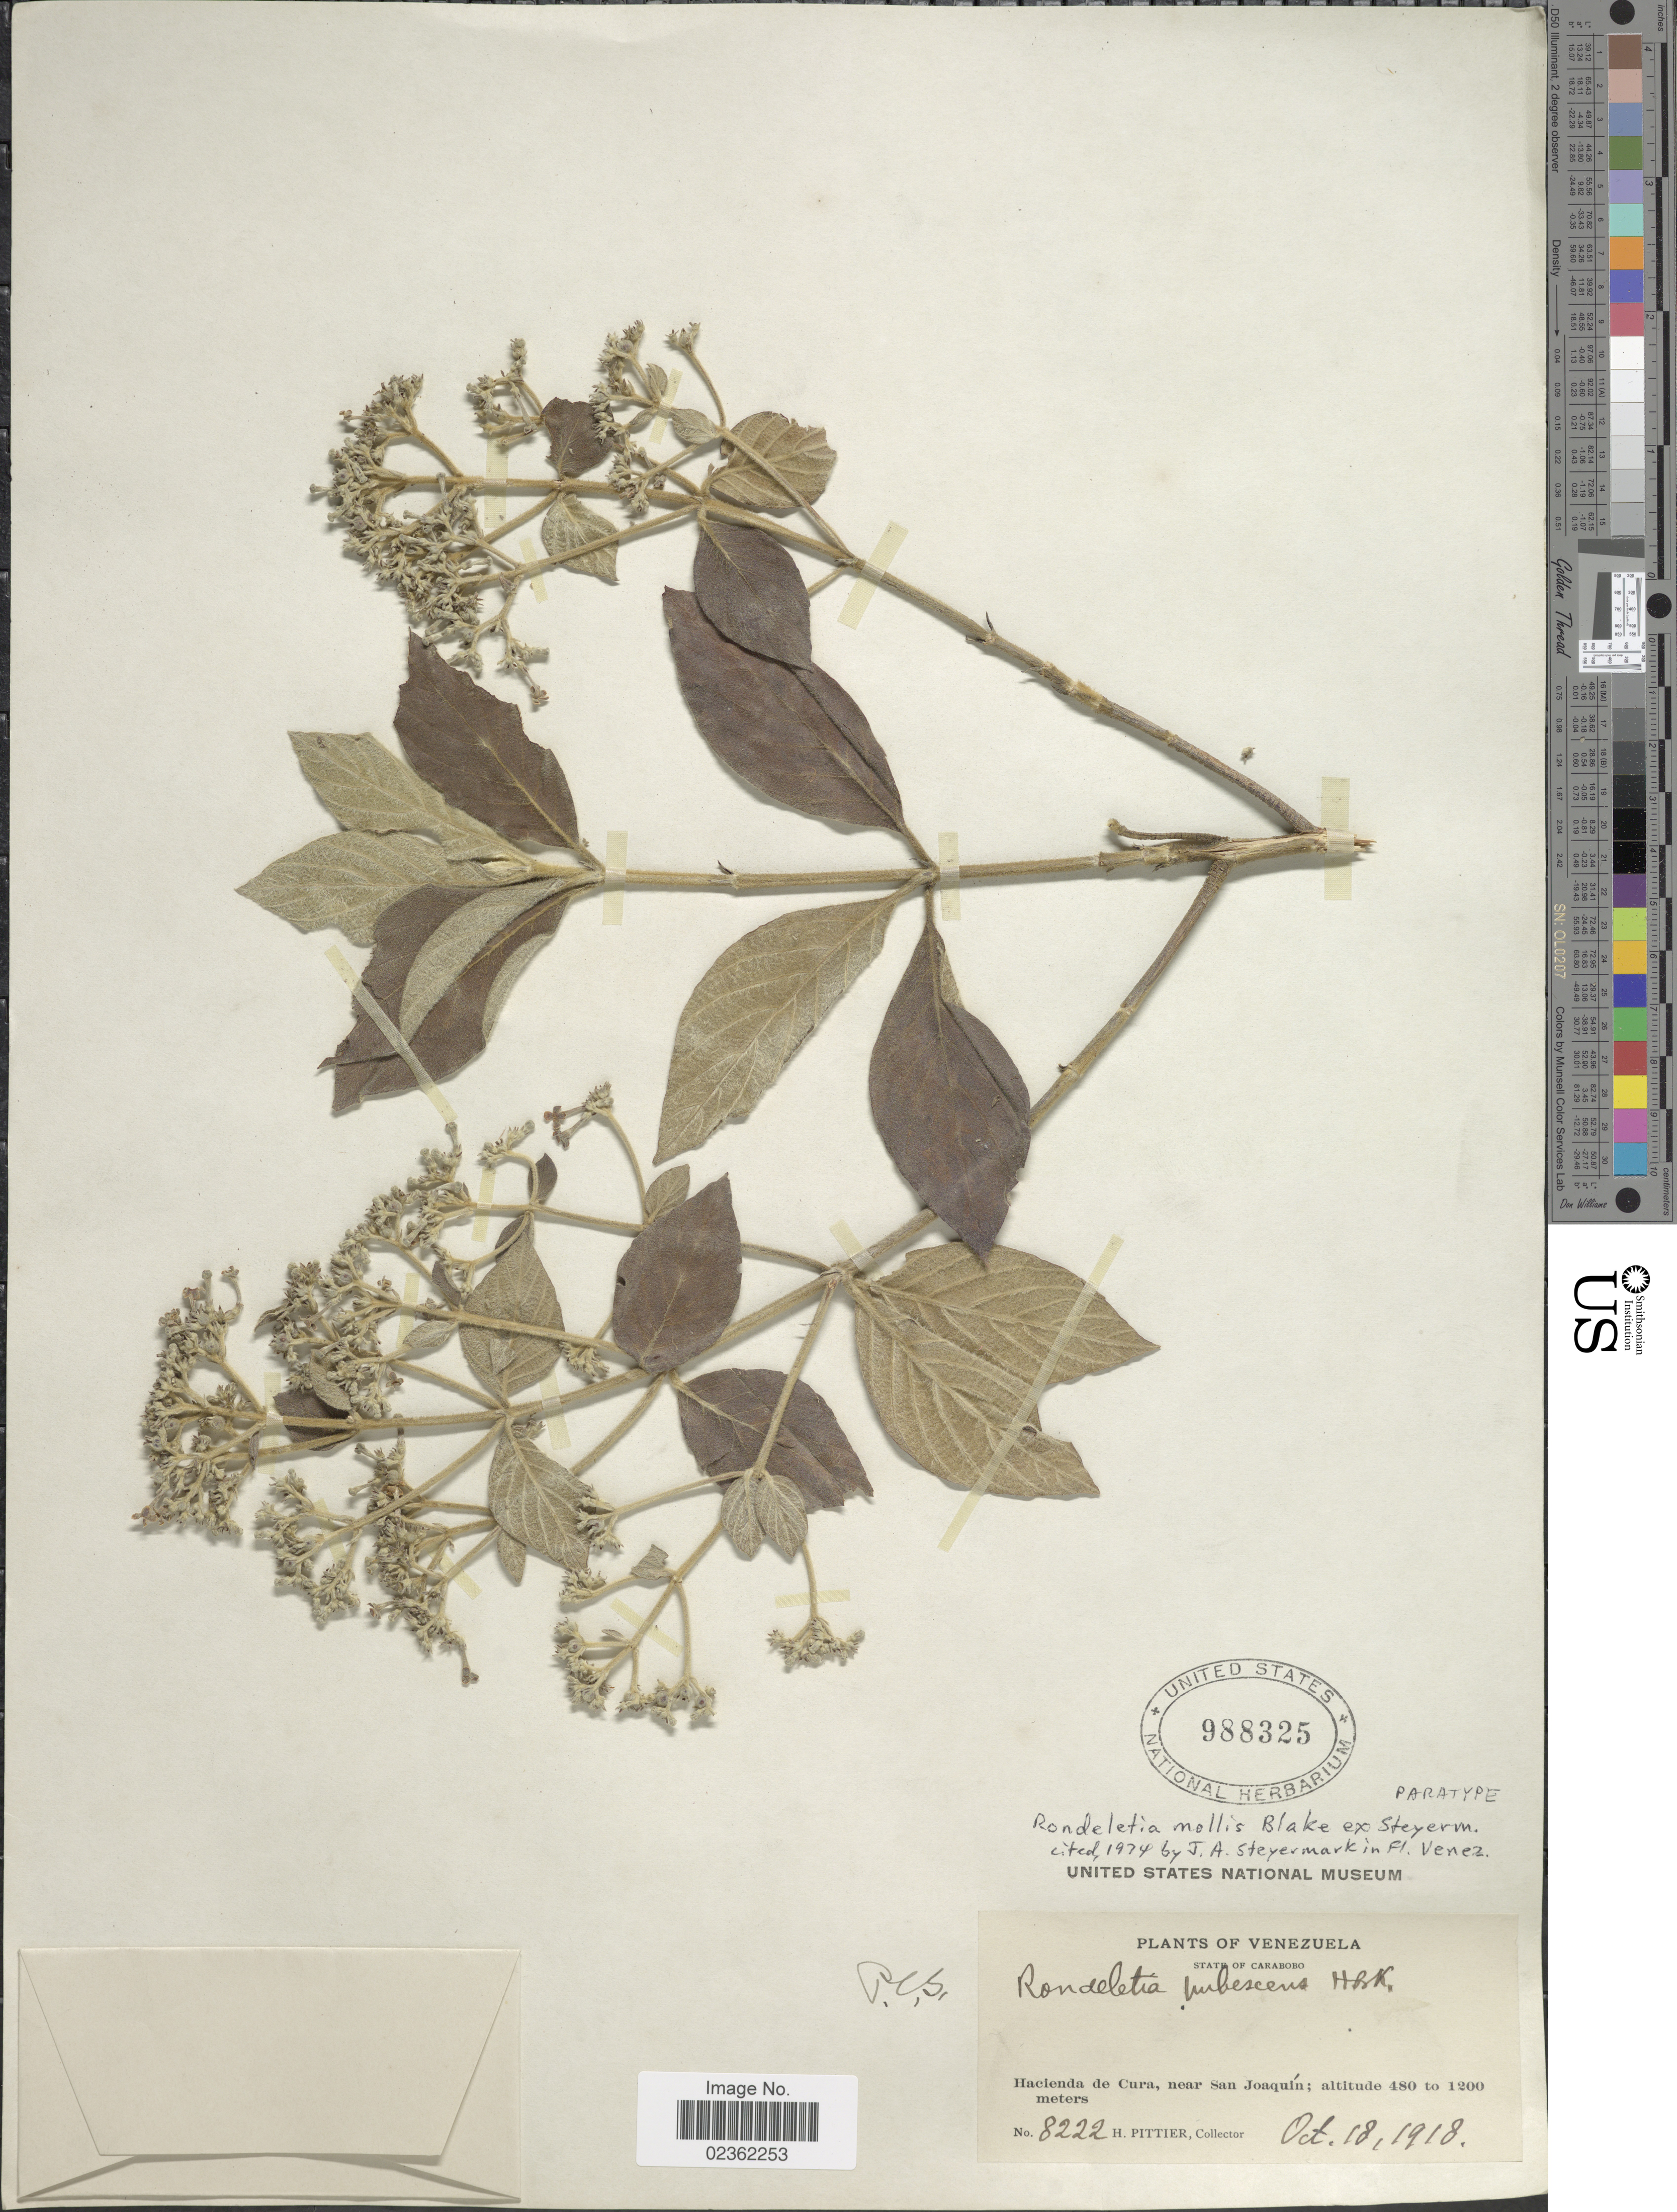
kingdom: Plantae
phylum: Tracheophyta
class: Magnoliopsida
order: Gentianales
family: Rubiaceae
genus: Rondeletia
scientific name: Rondeletia mollis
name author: S.F. Blake ex Steyerm.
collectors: H. F. Pittier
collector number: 8222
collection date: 1918-10-18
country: Venezuela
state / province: Carabobo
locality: Hacienda de Cura, near San Joaquin.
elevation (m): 480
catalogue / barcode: US 988325